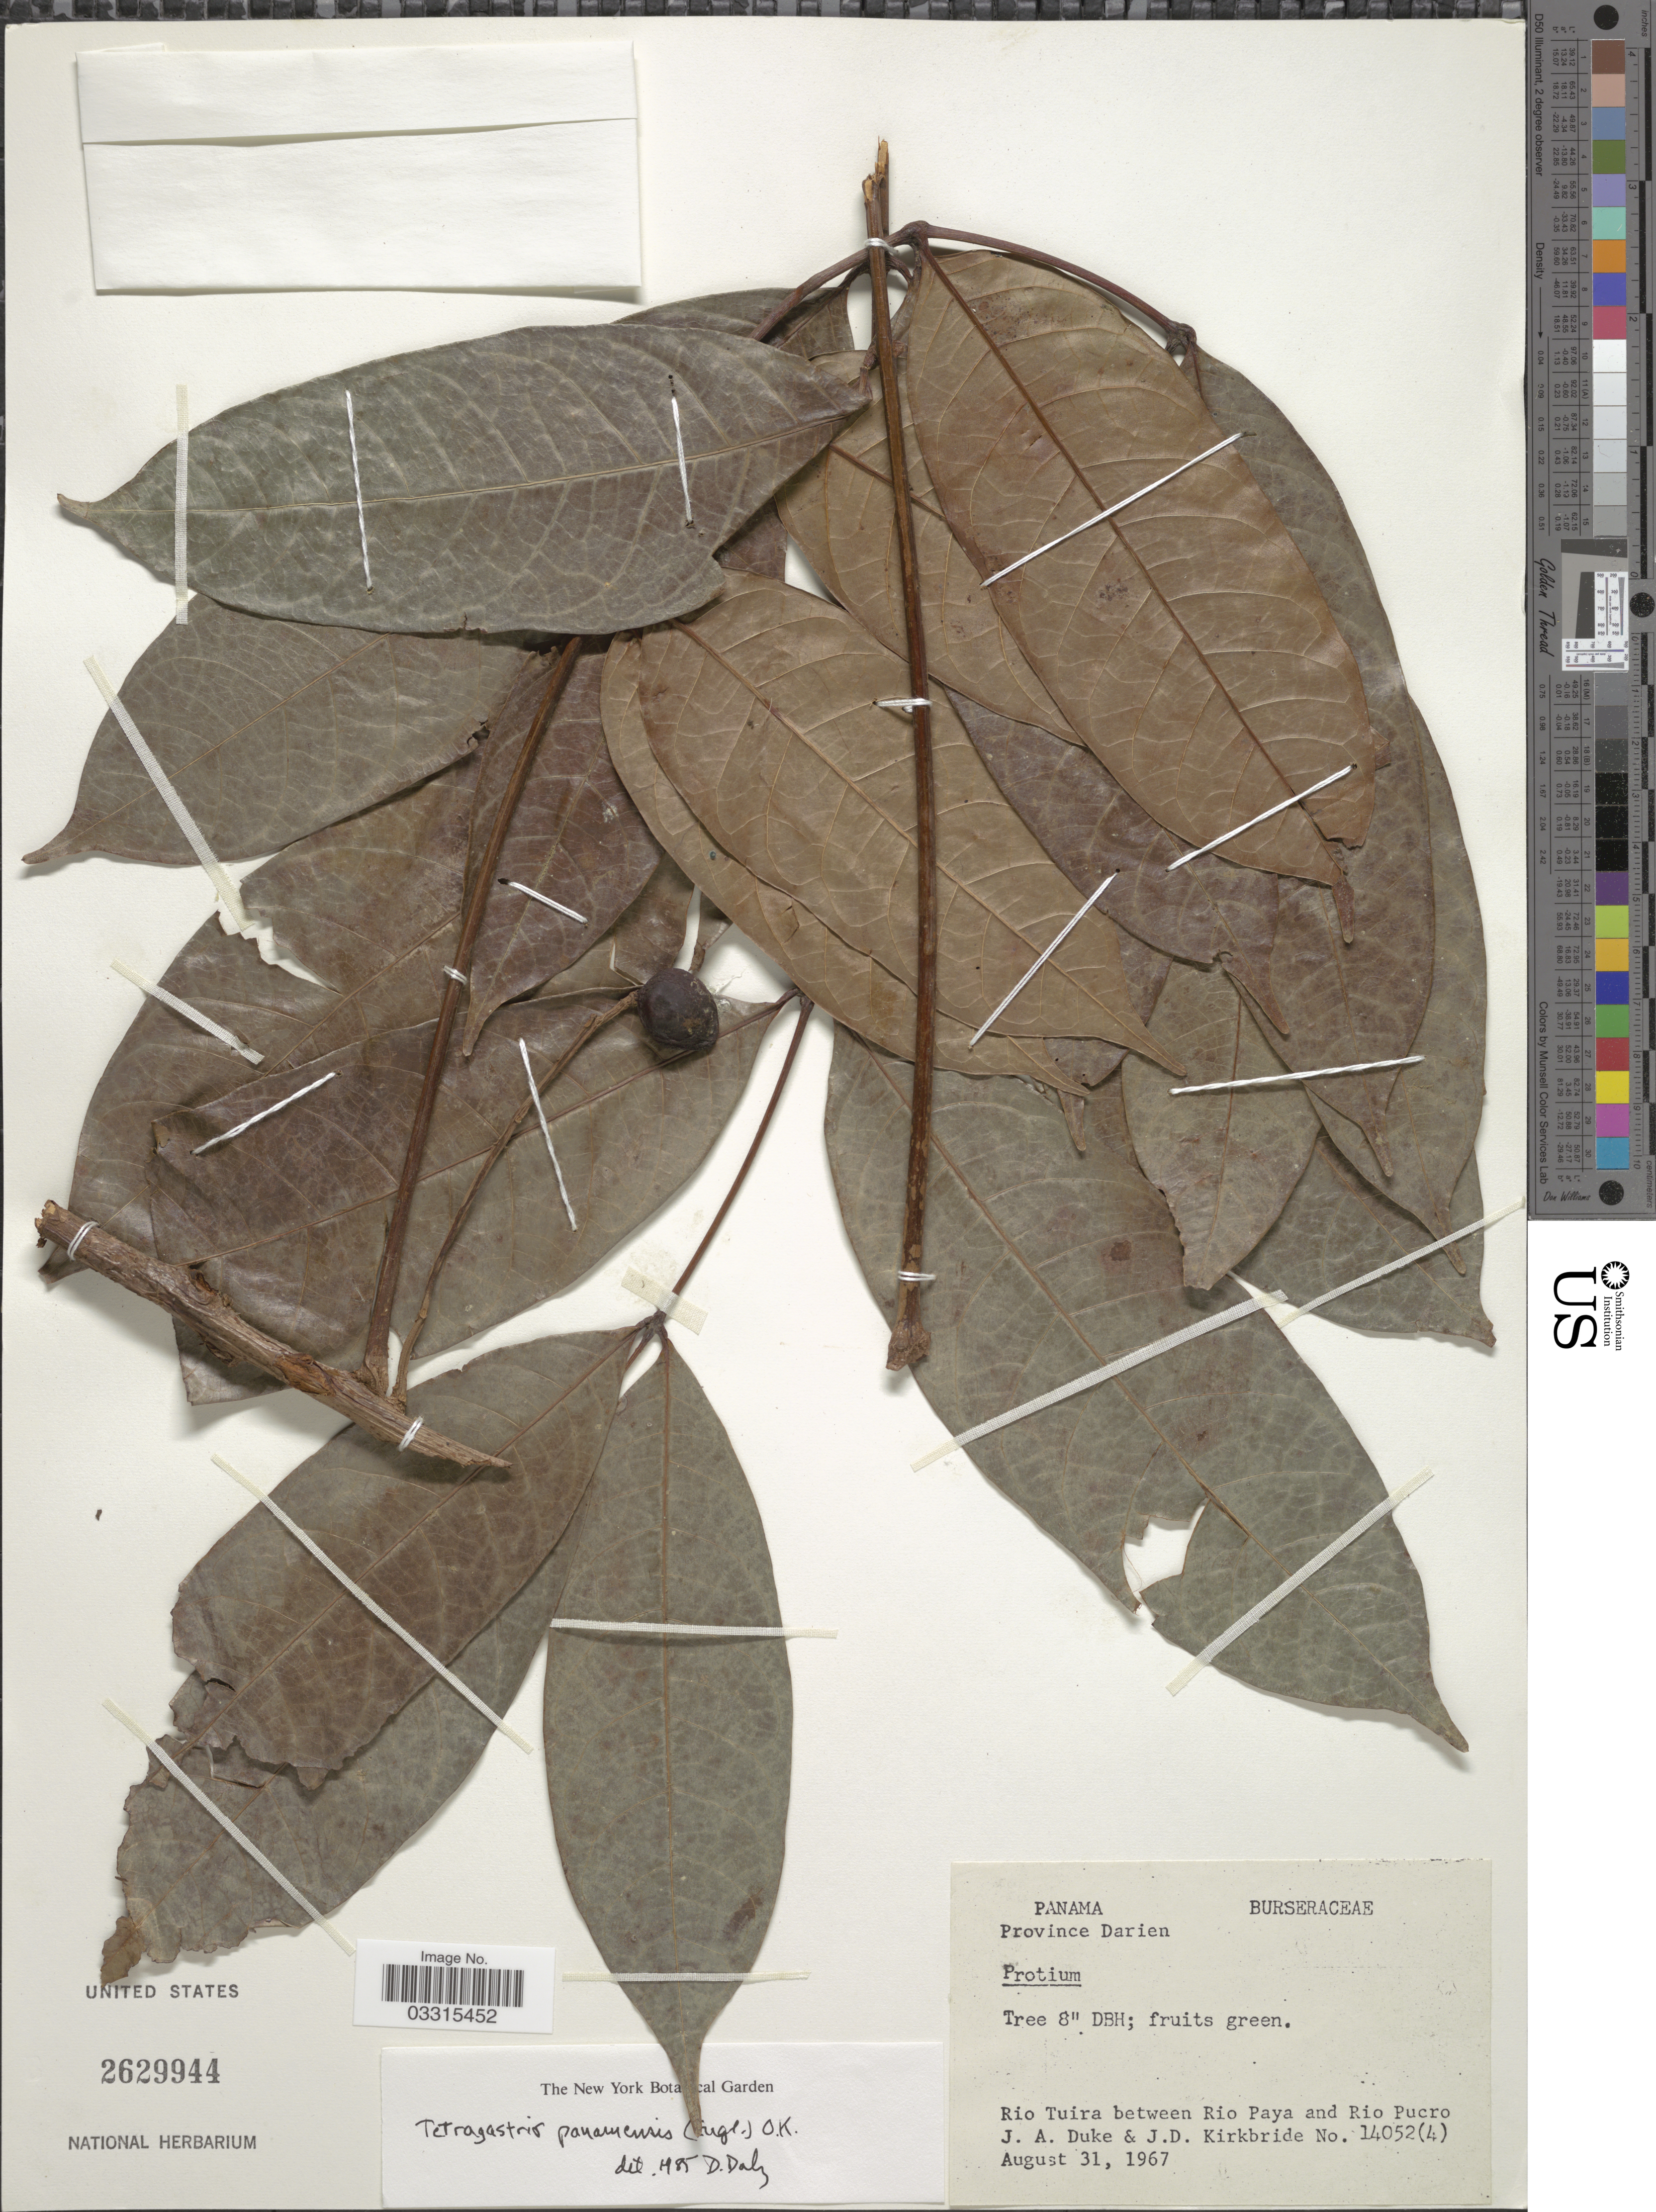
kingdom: Plantae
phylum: Tracheophyta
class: Magnoliopsida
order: Sapindales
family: Burseraceae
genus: Protium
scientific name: Protium stevensonii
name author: (Standl.) Daly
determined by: Daly, Douglas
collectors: J. A. Duke & J. Kirkbride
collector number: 14052(4)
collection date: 1967-08-31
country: Panama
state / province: Darién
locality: Rio Tuira between Rio Paya and Rio Pucro.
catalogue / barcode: US 2629944